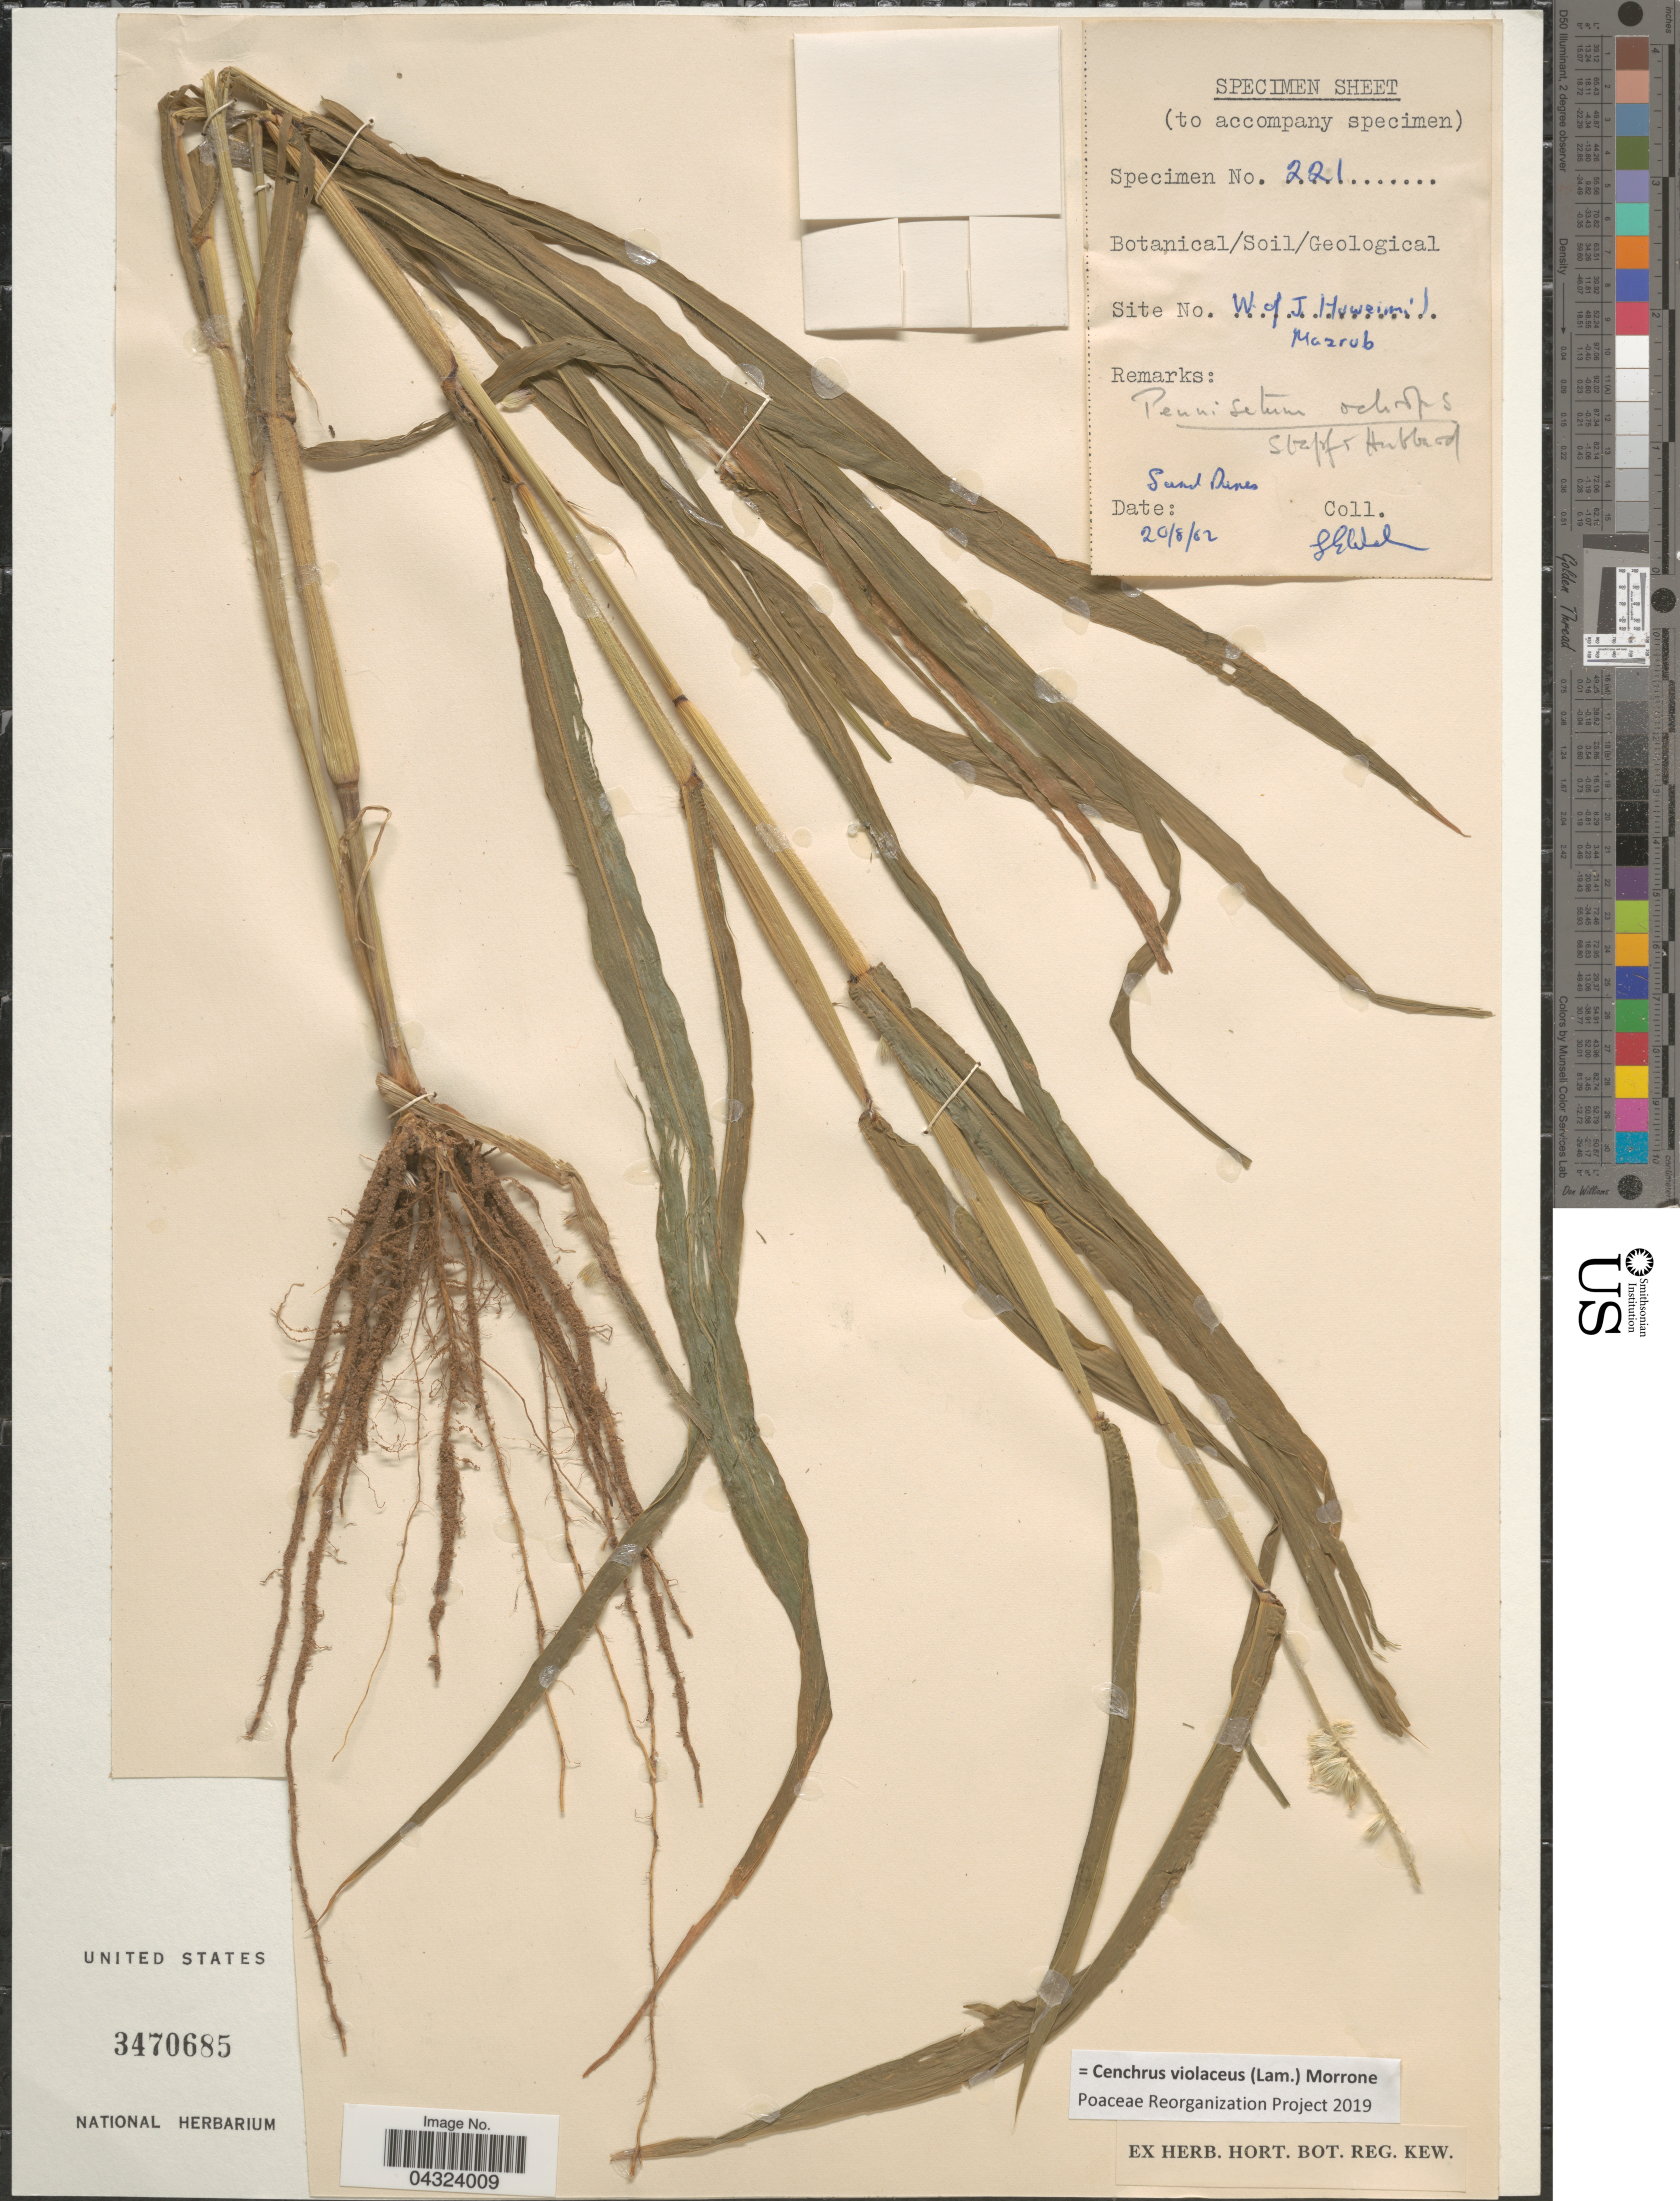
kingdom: Plantae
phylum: Tracheophyta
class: Liliopsida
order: Poales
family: Poaceae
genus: Cenchrus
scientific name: Cenchrus violaceus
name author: (Lam.) Morrone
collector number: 221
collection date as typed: Transcribed d/m/y: 20/8/62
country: Egypt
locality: W. of J. Huweimi l Mazrub.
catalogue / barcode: US 3470685